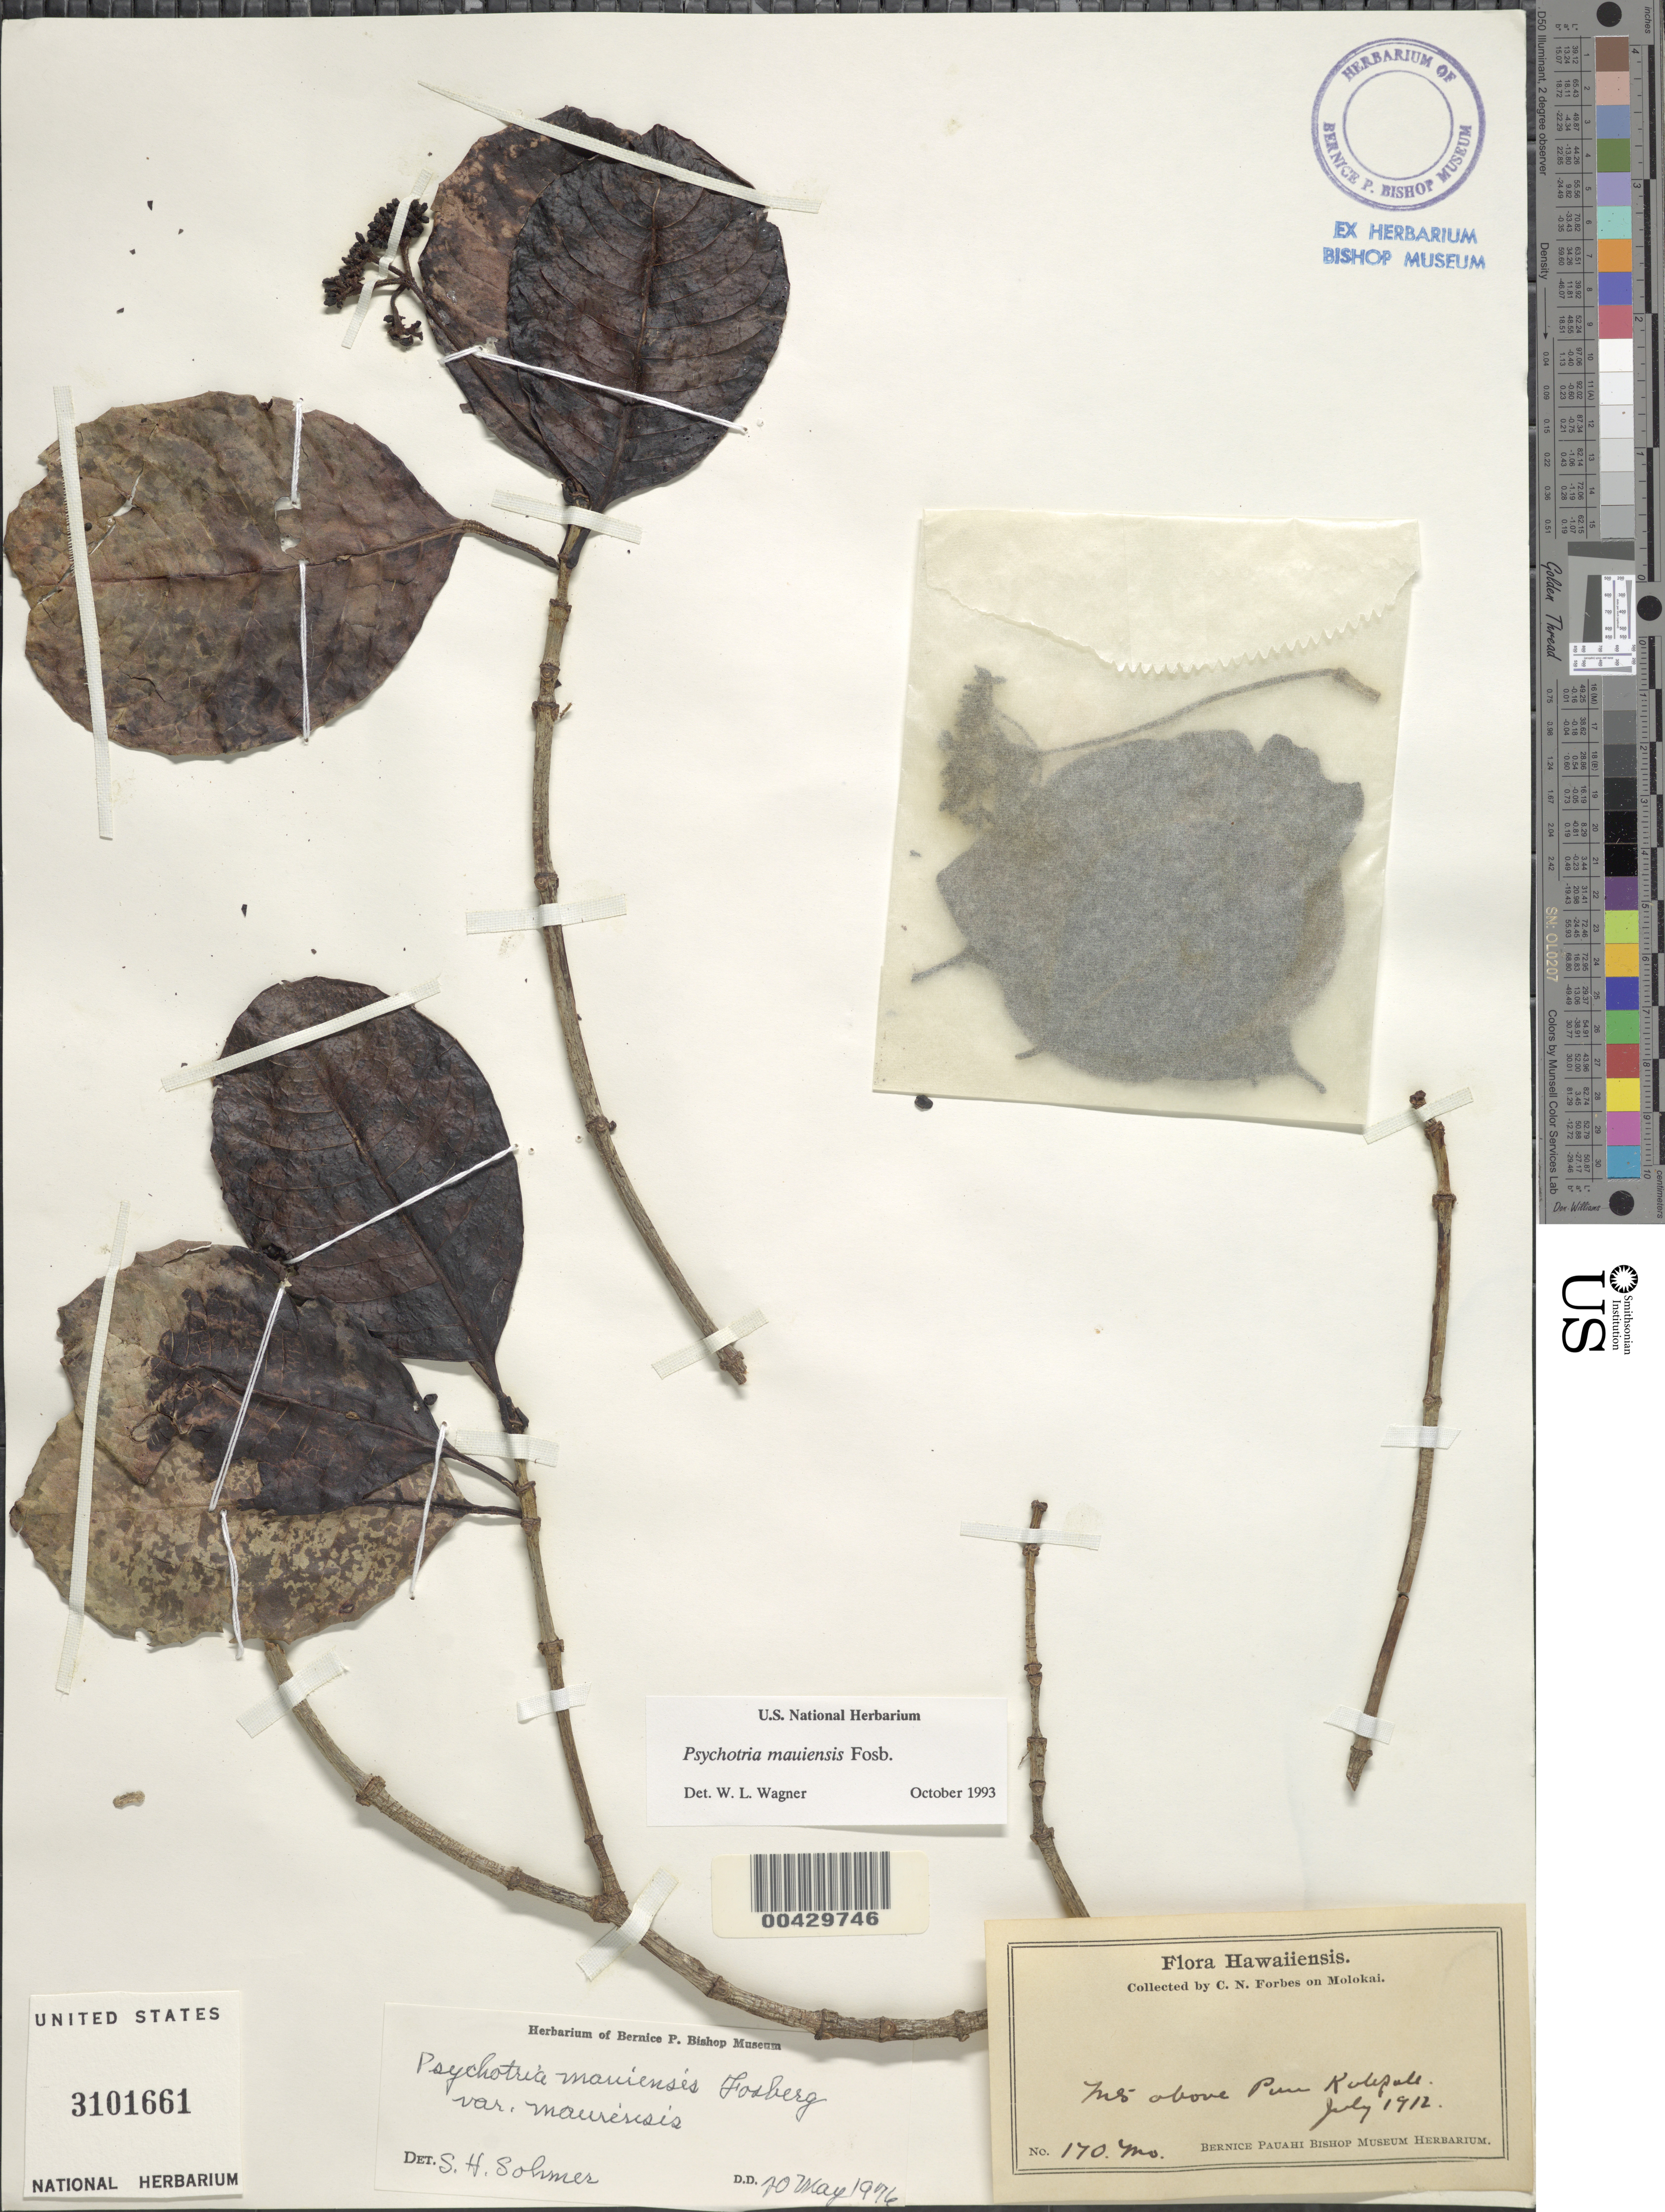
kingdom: Plantae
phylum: Tracheophyta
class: Magnoliopsida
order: Gentianales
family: Rubiaceae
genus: Psychotria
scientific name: Psychotria mauiensis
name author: Fosberg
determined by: Wagner, W. L., (BOT), Smithsonian Institution - National Museum of Natural History (UNITED STATES)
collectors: C. N. Forbes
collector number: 170.Mo.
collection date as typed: Jul 1912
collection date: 1912-07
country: United States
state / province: Hawaii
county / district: Maui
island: Moloka'i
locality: Mts. above Puu Kolekole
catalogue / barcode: US 3101661